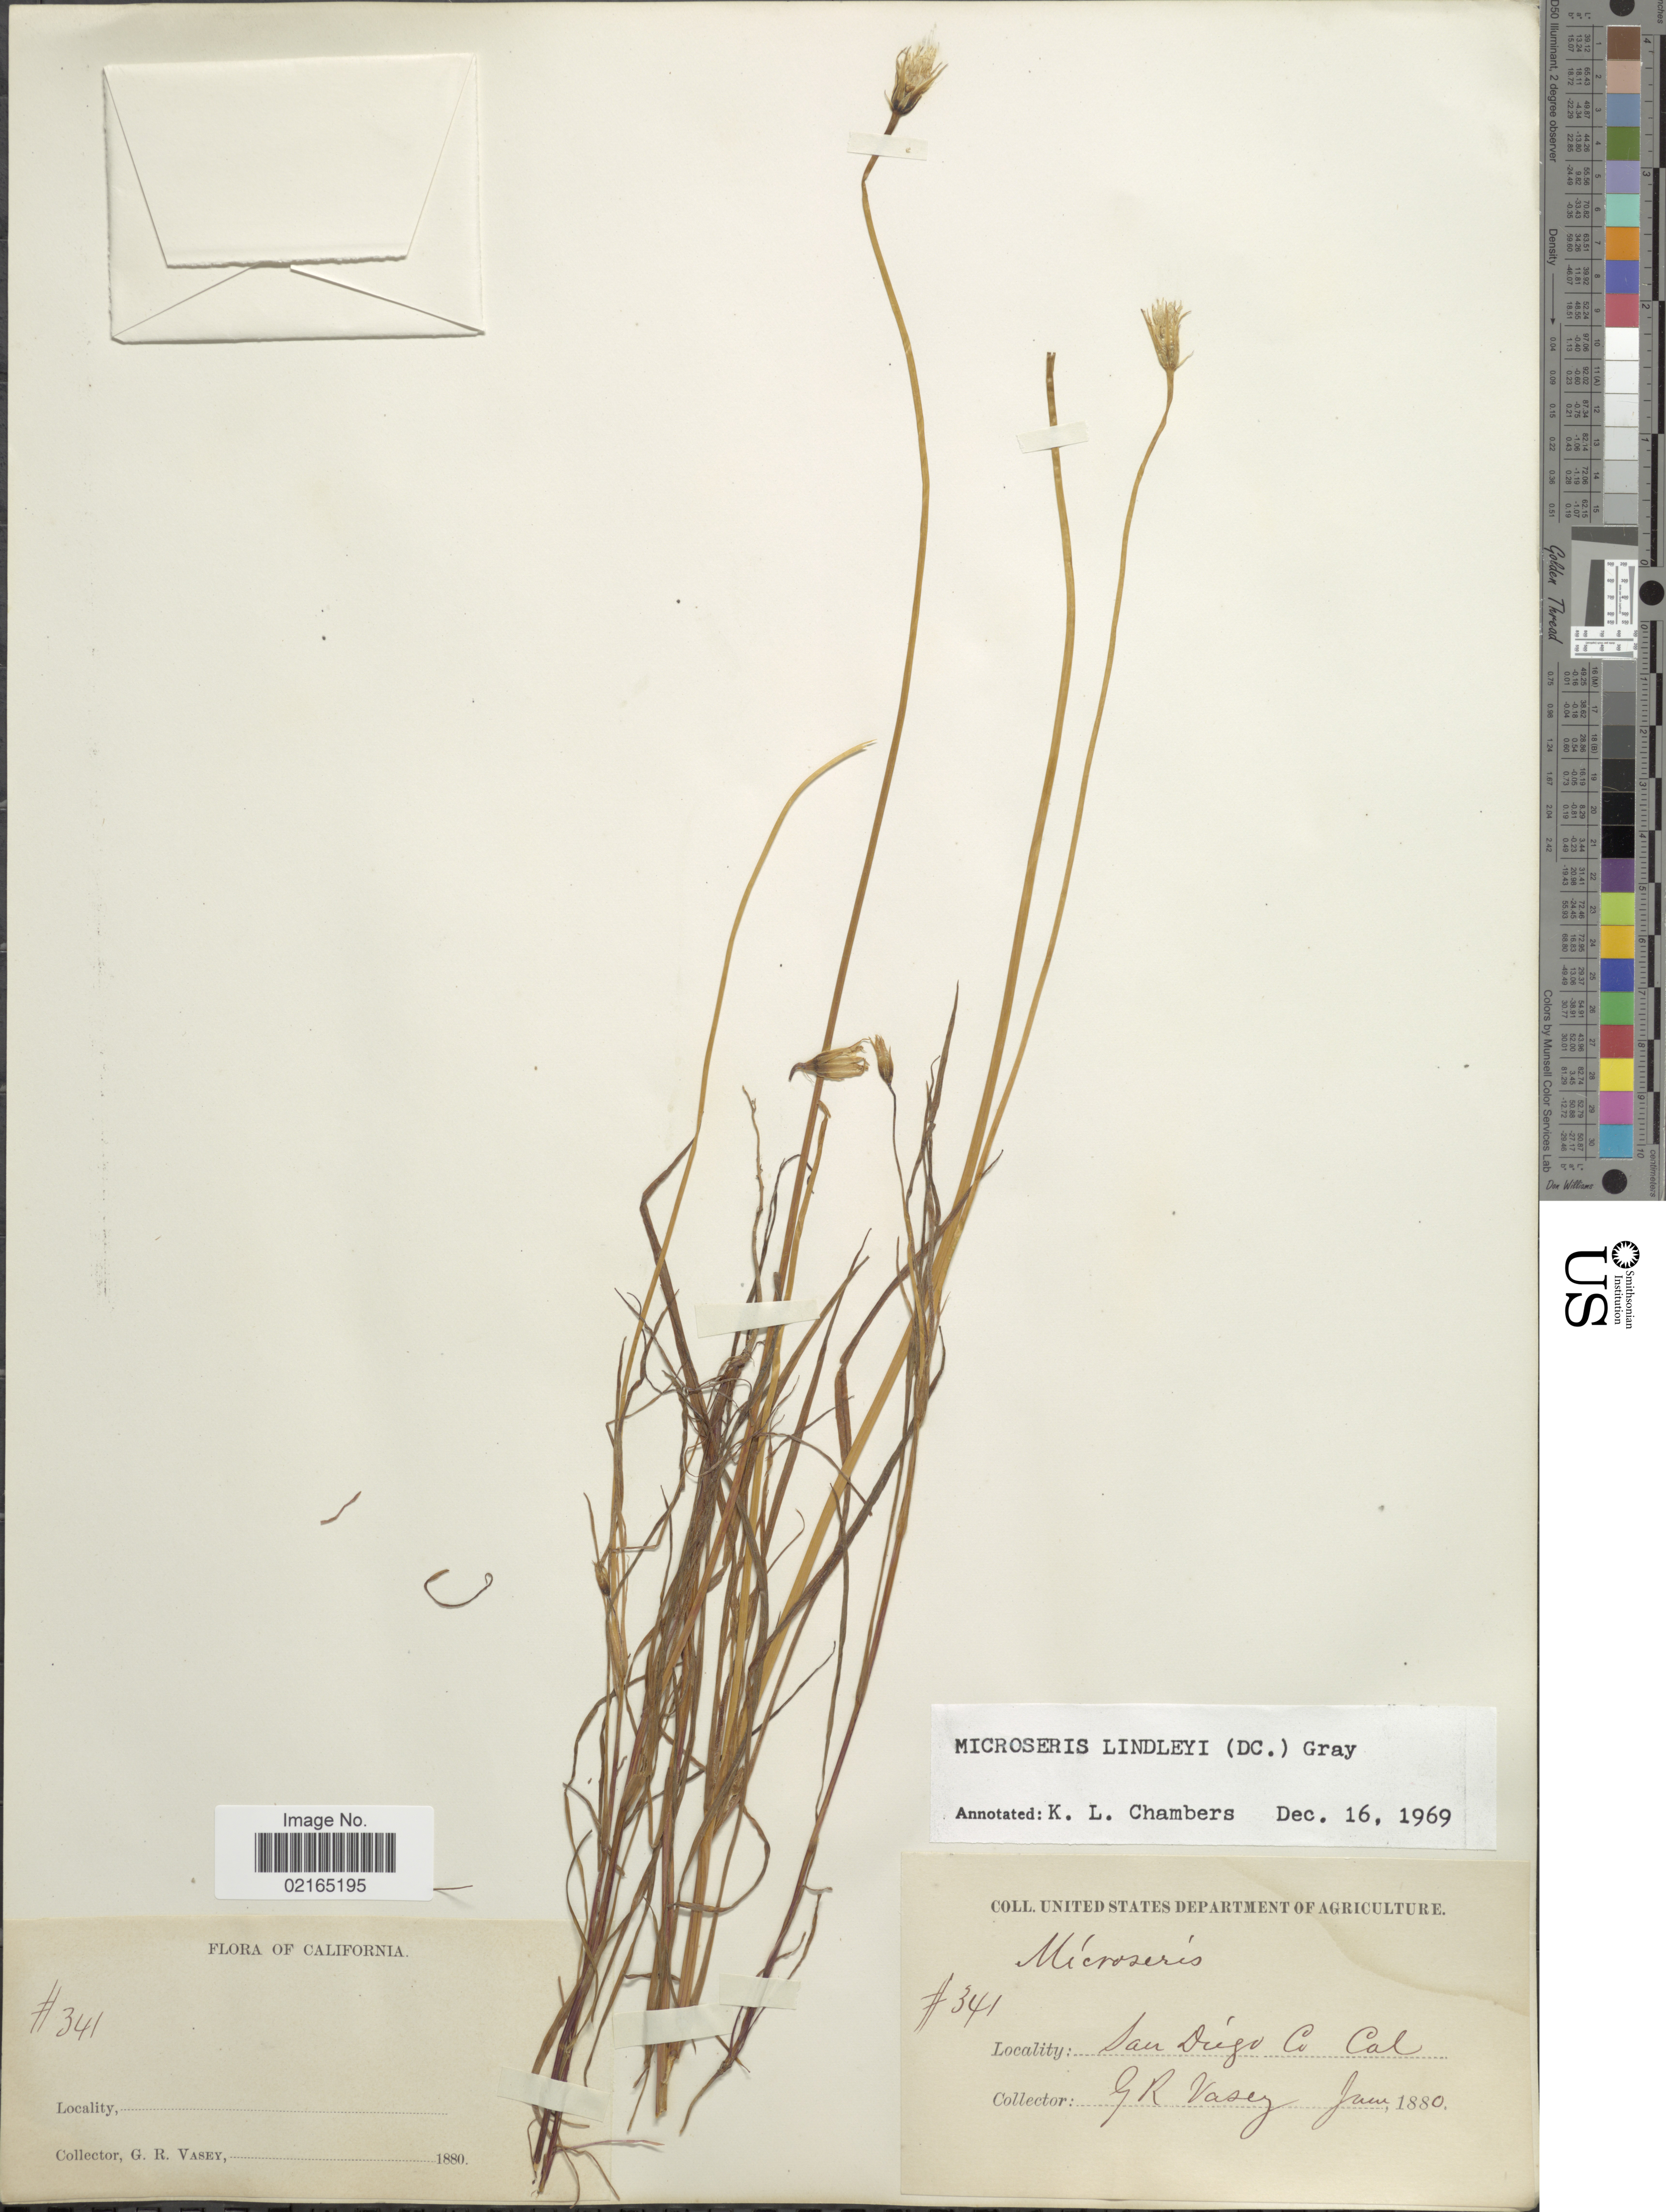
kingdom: Plantae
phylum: Tracheophyta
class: Magnoliopsida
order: Asterales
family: Asteraceae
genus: Uropappus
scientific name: Uropappus lindleyi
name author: (DC.) Nutt.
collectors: G. R. Vasey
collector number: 341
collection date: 1880-06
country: United States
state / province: California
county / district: San Diego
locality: San Diego Co.